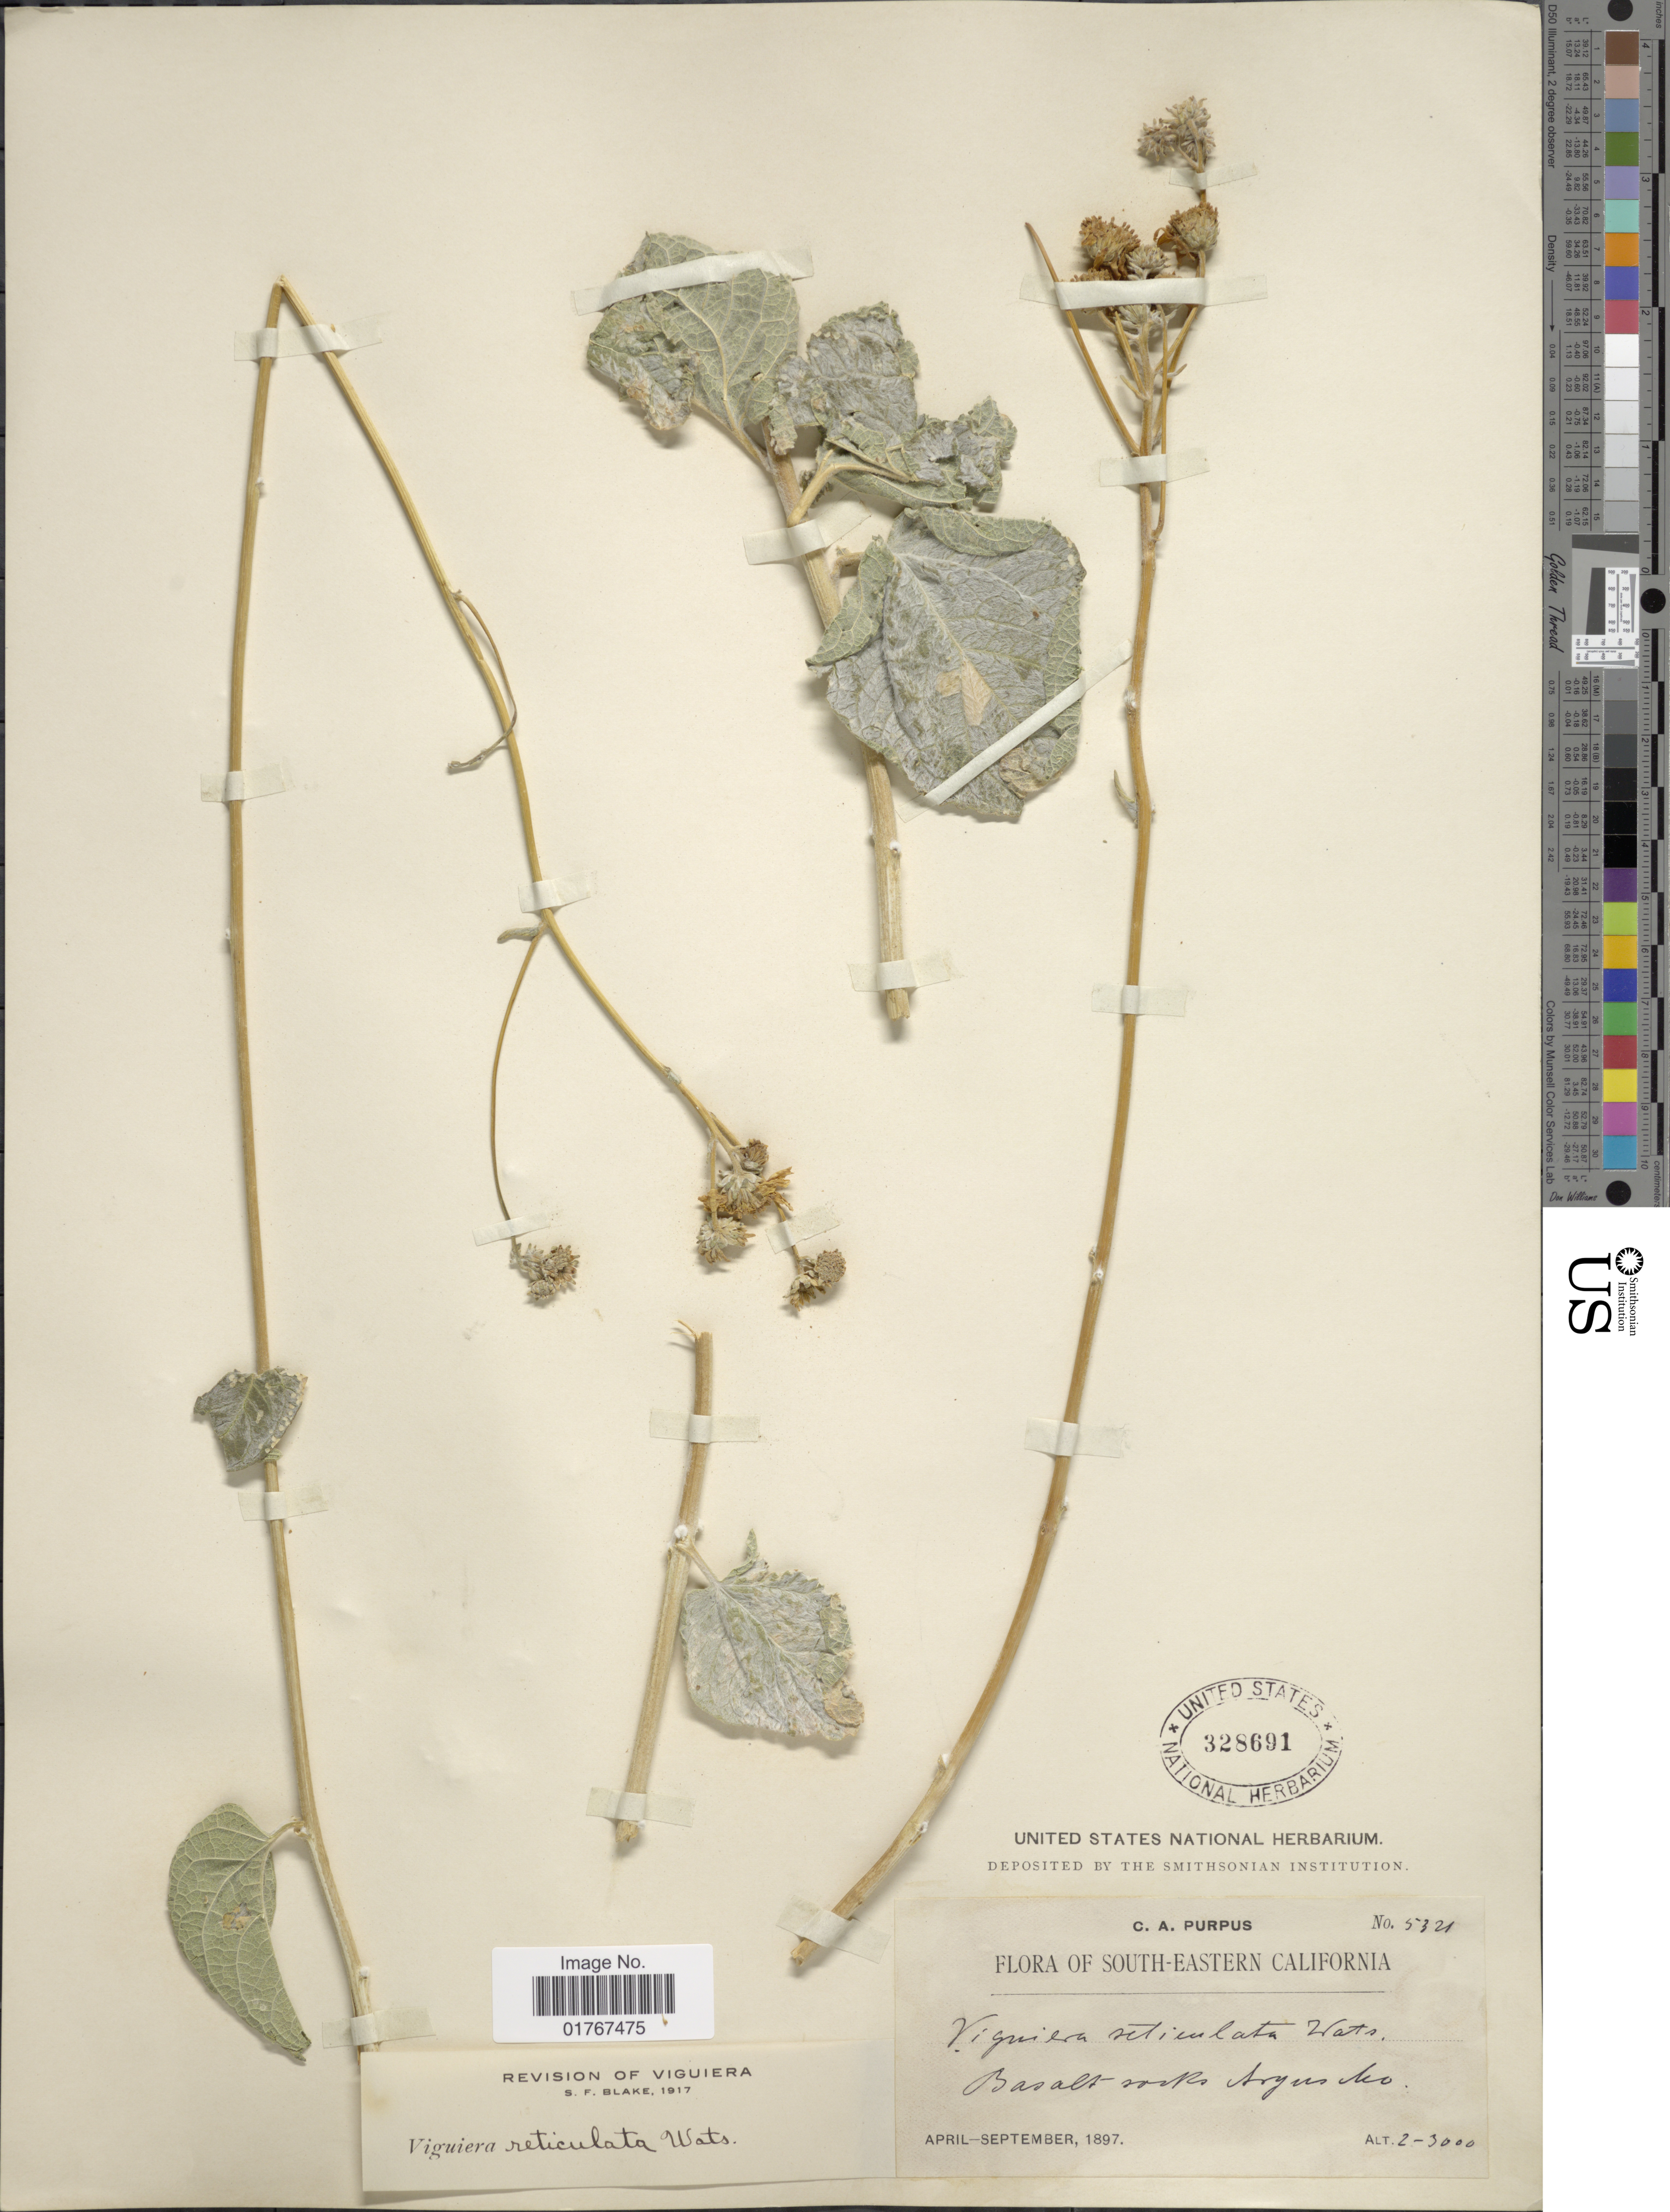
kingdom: Plantae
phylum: Tracheophyta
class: Magnoliopsida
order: Asterales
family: Asteraceae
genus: Viguiera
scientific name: Viguiera reticulata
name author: S. Watson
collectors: C. A. Purpus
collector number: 5321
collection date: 1897-04/1897-09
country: United States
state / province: California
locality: South-Eastern California, Basalt rocks Argus Mts.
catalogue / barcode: US 328691